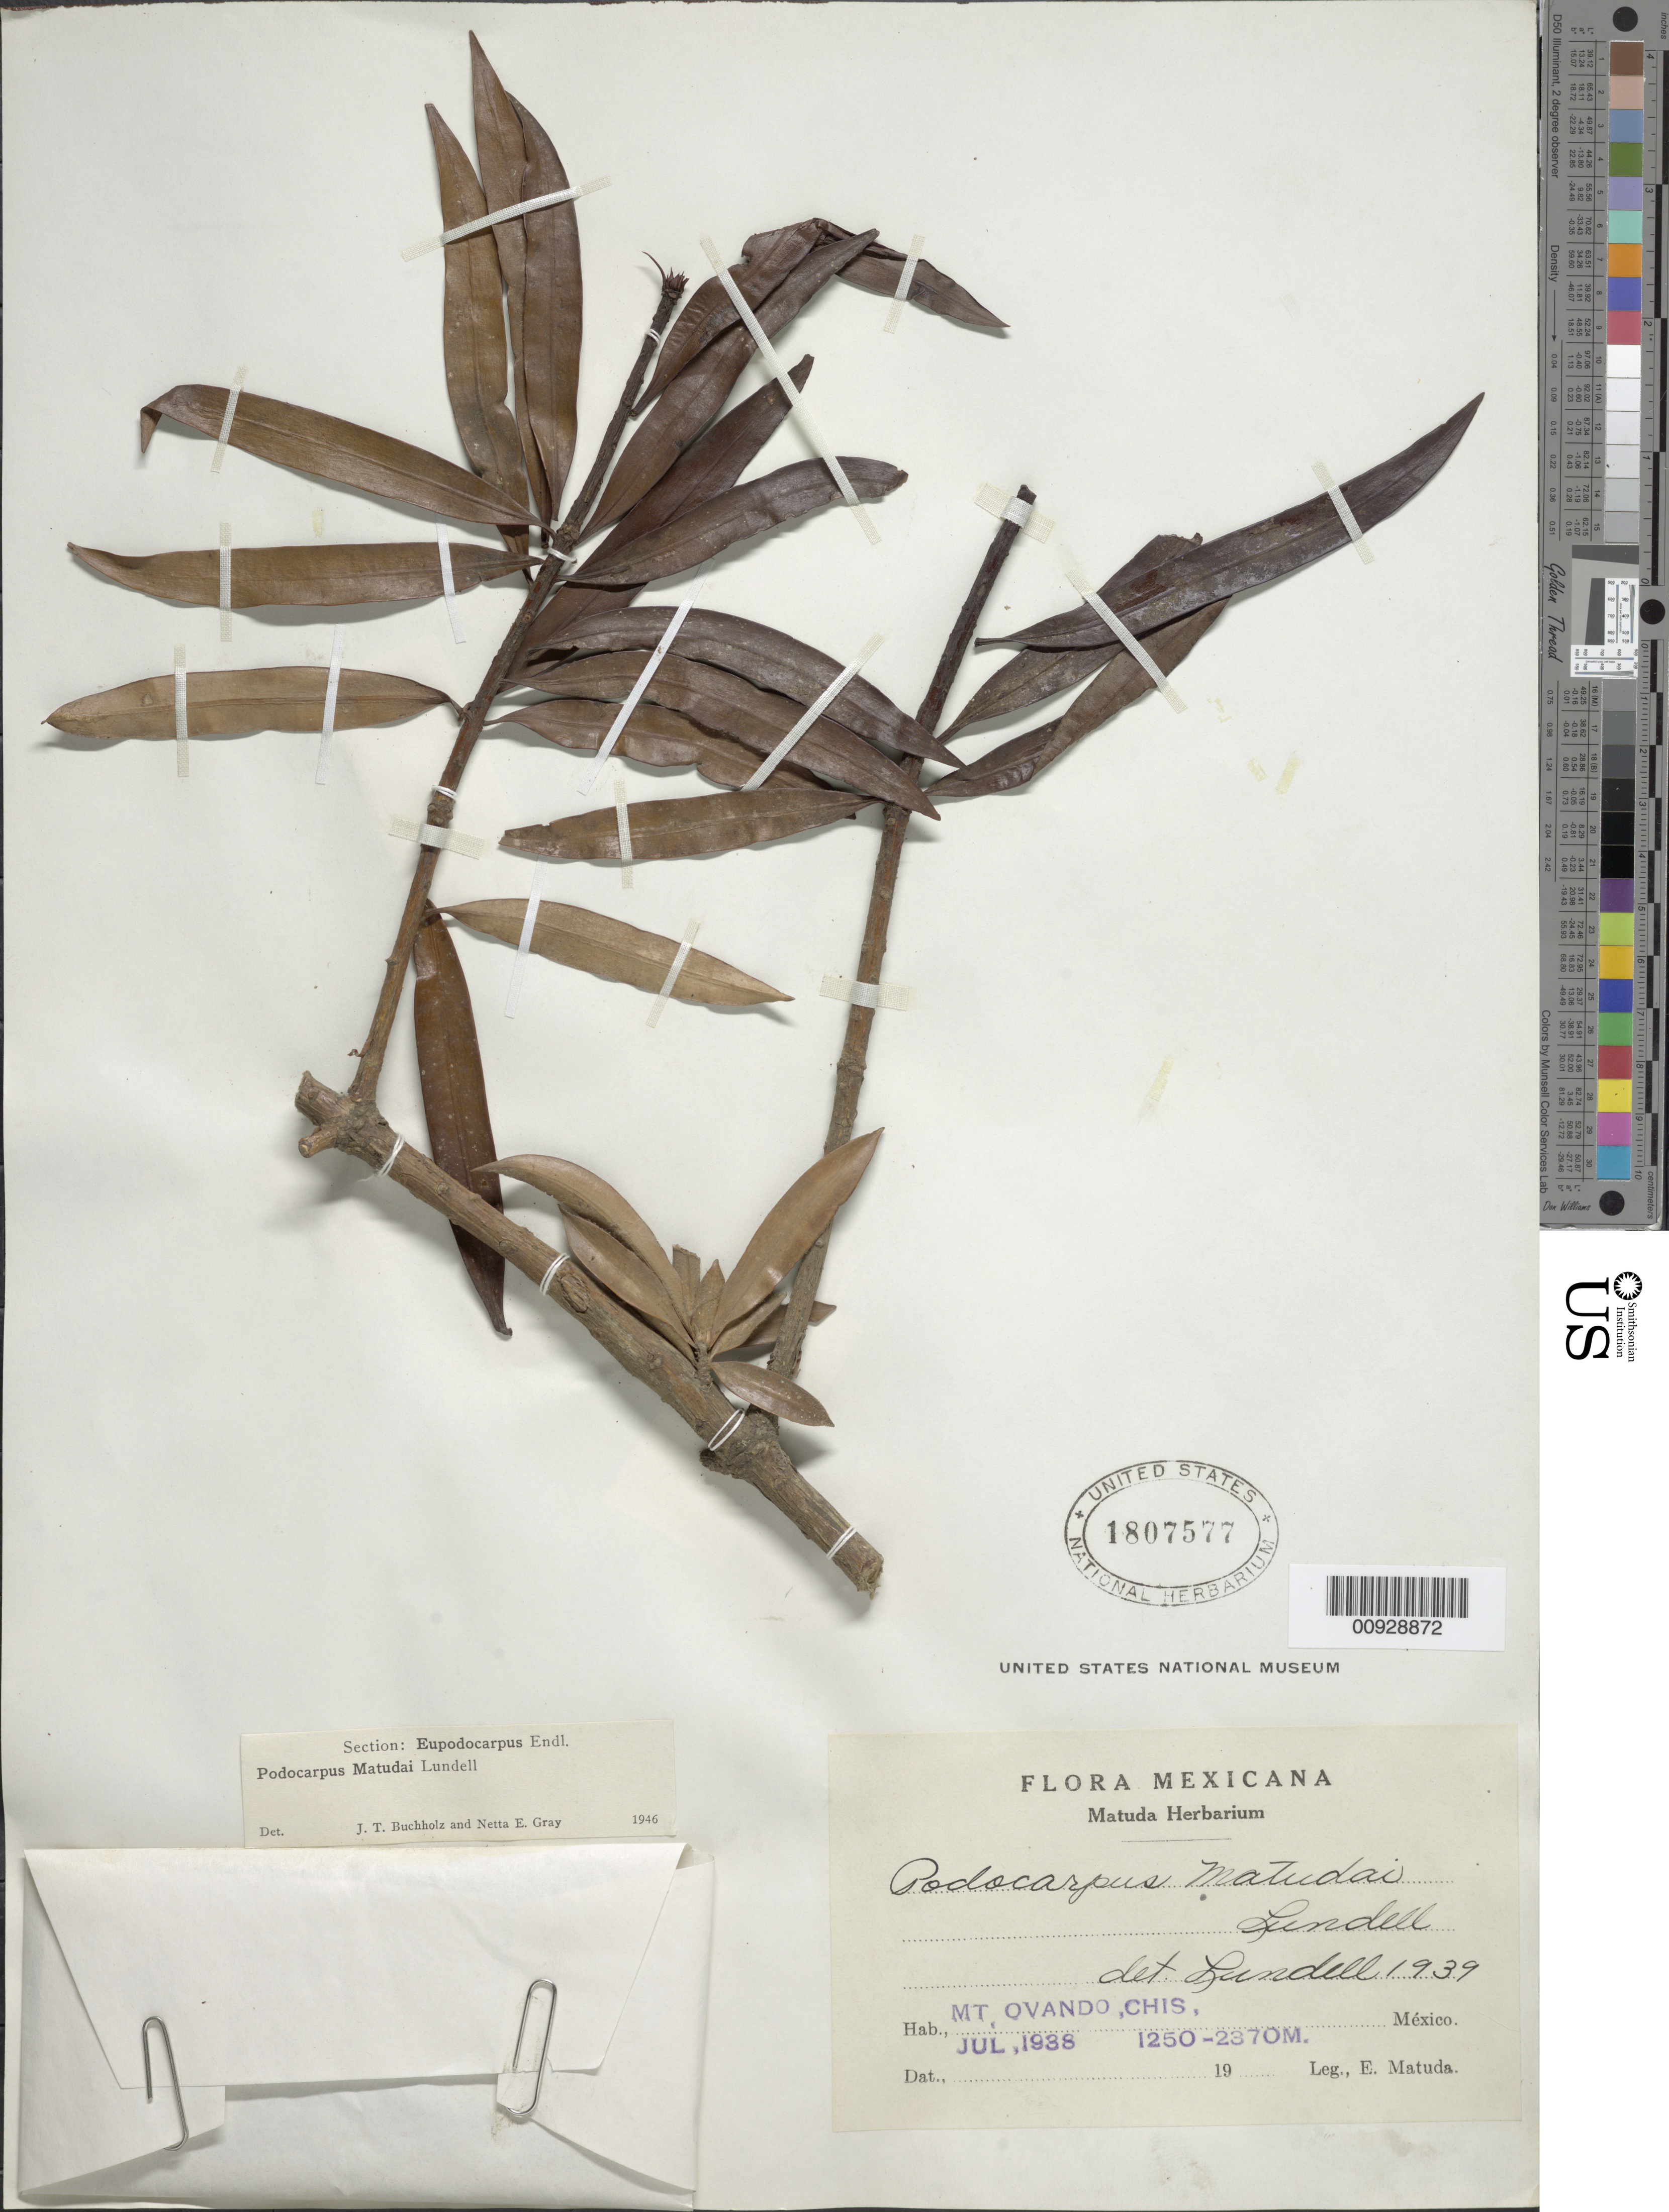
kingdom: Plantae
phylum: Tracheophyta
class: Pinopsida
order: Pinales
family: Podocarpaceae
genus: Podocarpus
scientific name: Podocarpus reichei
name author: J. Buchholz & N.E. Gray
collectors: E. Matuda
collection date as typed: Jul 1938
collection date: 1938-07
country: Mexico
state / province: Chiapas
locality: Mt. Ovando.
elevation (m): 2370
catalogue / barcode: US 1807577